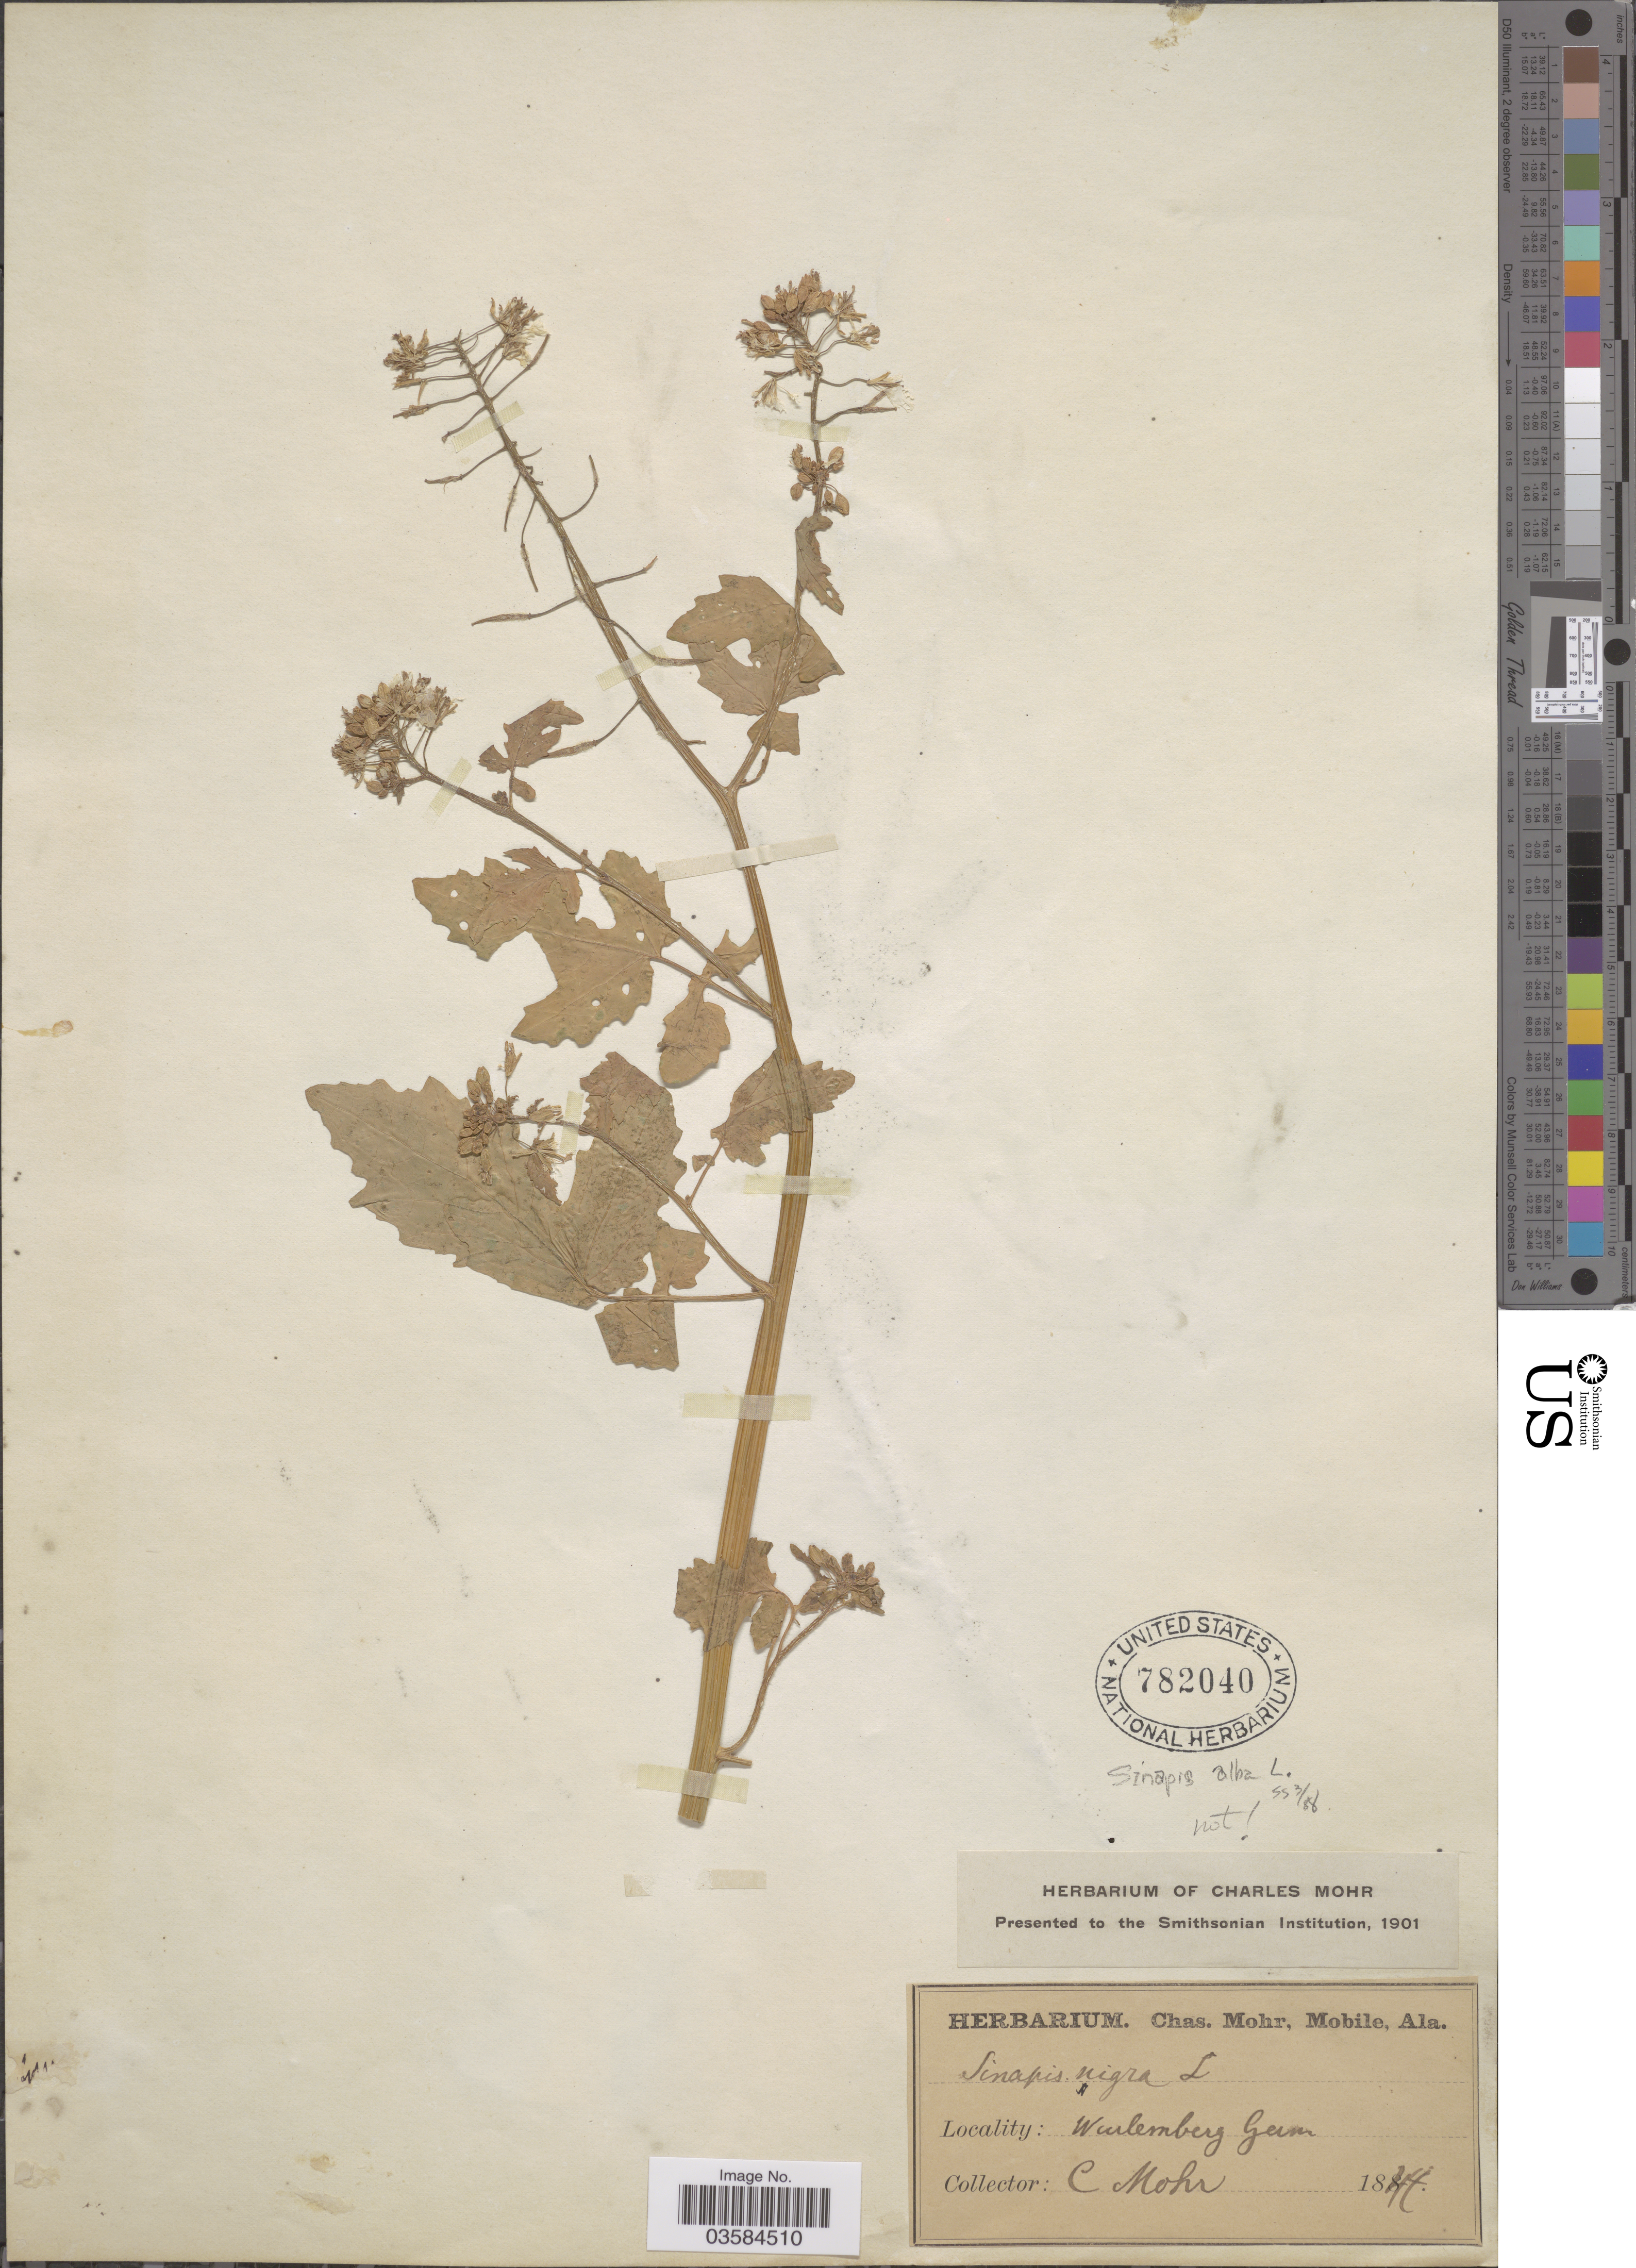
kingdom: Plantae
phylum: Tracheophyta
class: Magnoliopsida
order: Brassicales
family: Brassicaceae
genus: Sinapis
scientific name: Sinapis alba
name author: L.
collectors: Mohr, C. T. (herbarium)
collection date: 1844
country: Germany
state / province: Baden-Württemberg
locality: Wurlemberg.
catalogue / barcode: US 782040